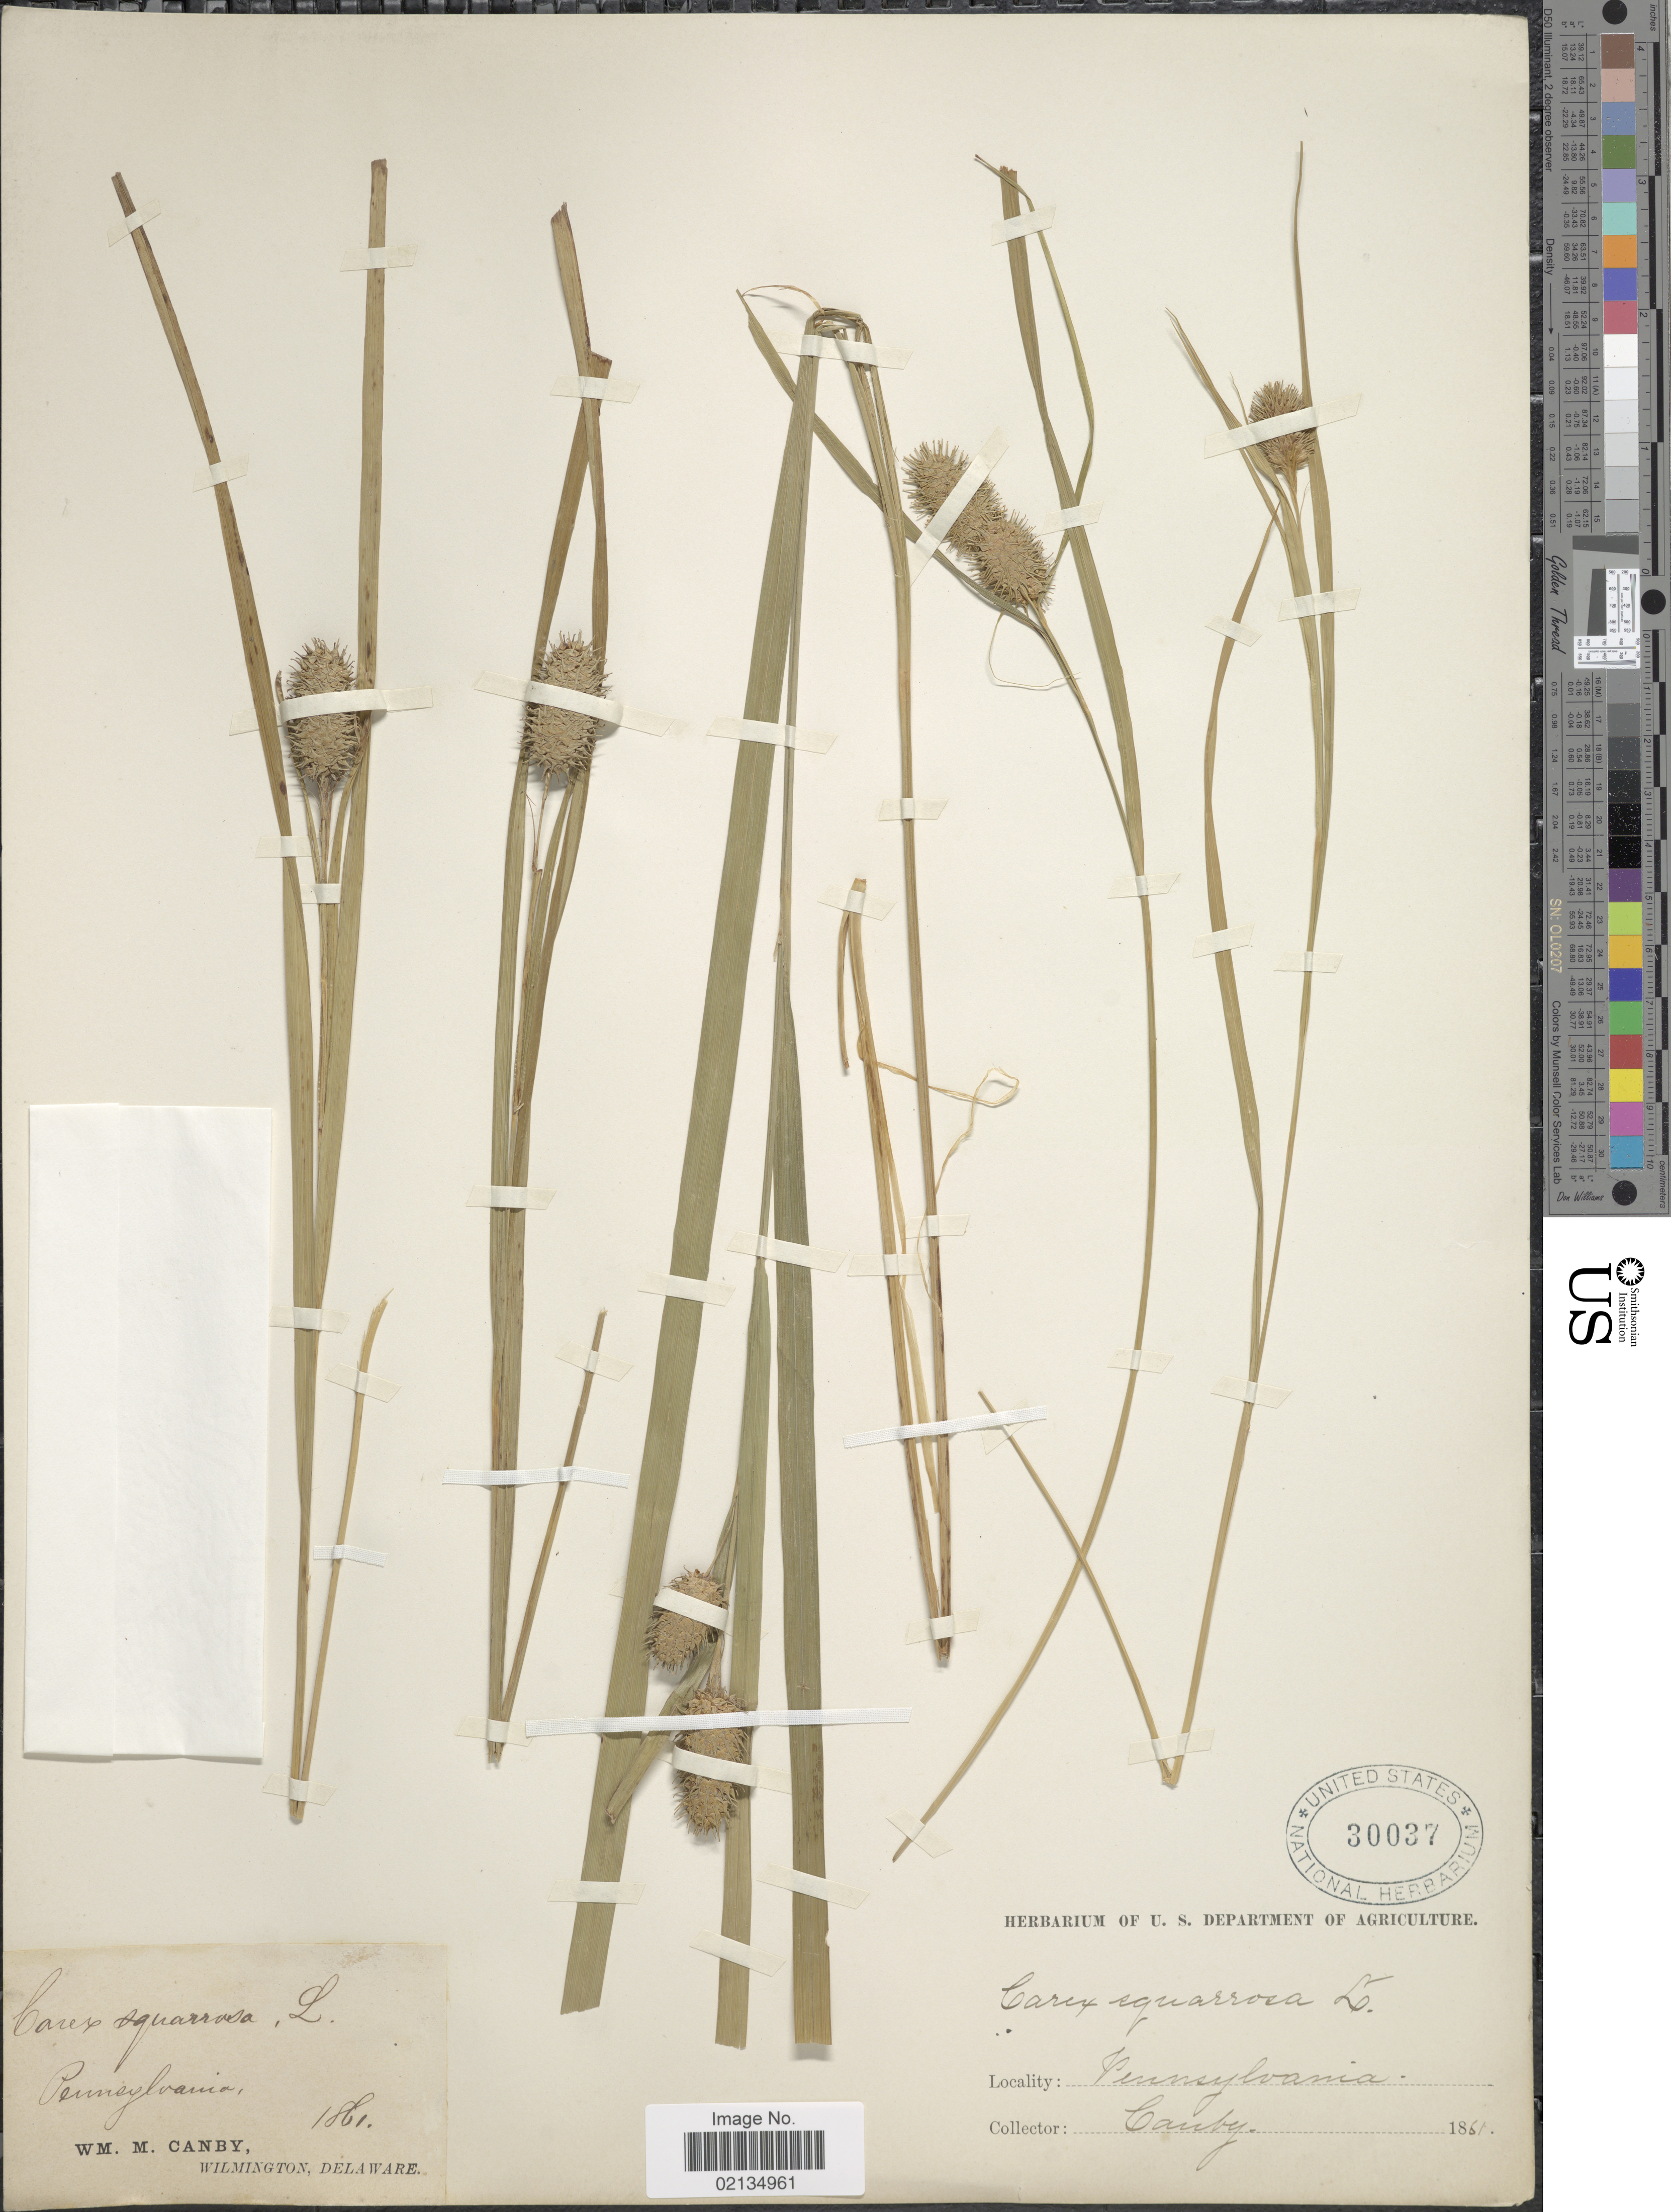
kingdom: Plantae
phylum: Tracheophyta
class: Liliopsida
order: Poales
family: Cyperaceae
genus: Carex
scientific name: Carex squarrosa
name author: L.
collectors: W. M. Canby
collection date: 1861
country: United States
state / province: Pennsylvania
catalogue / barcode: US 30037